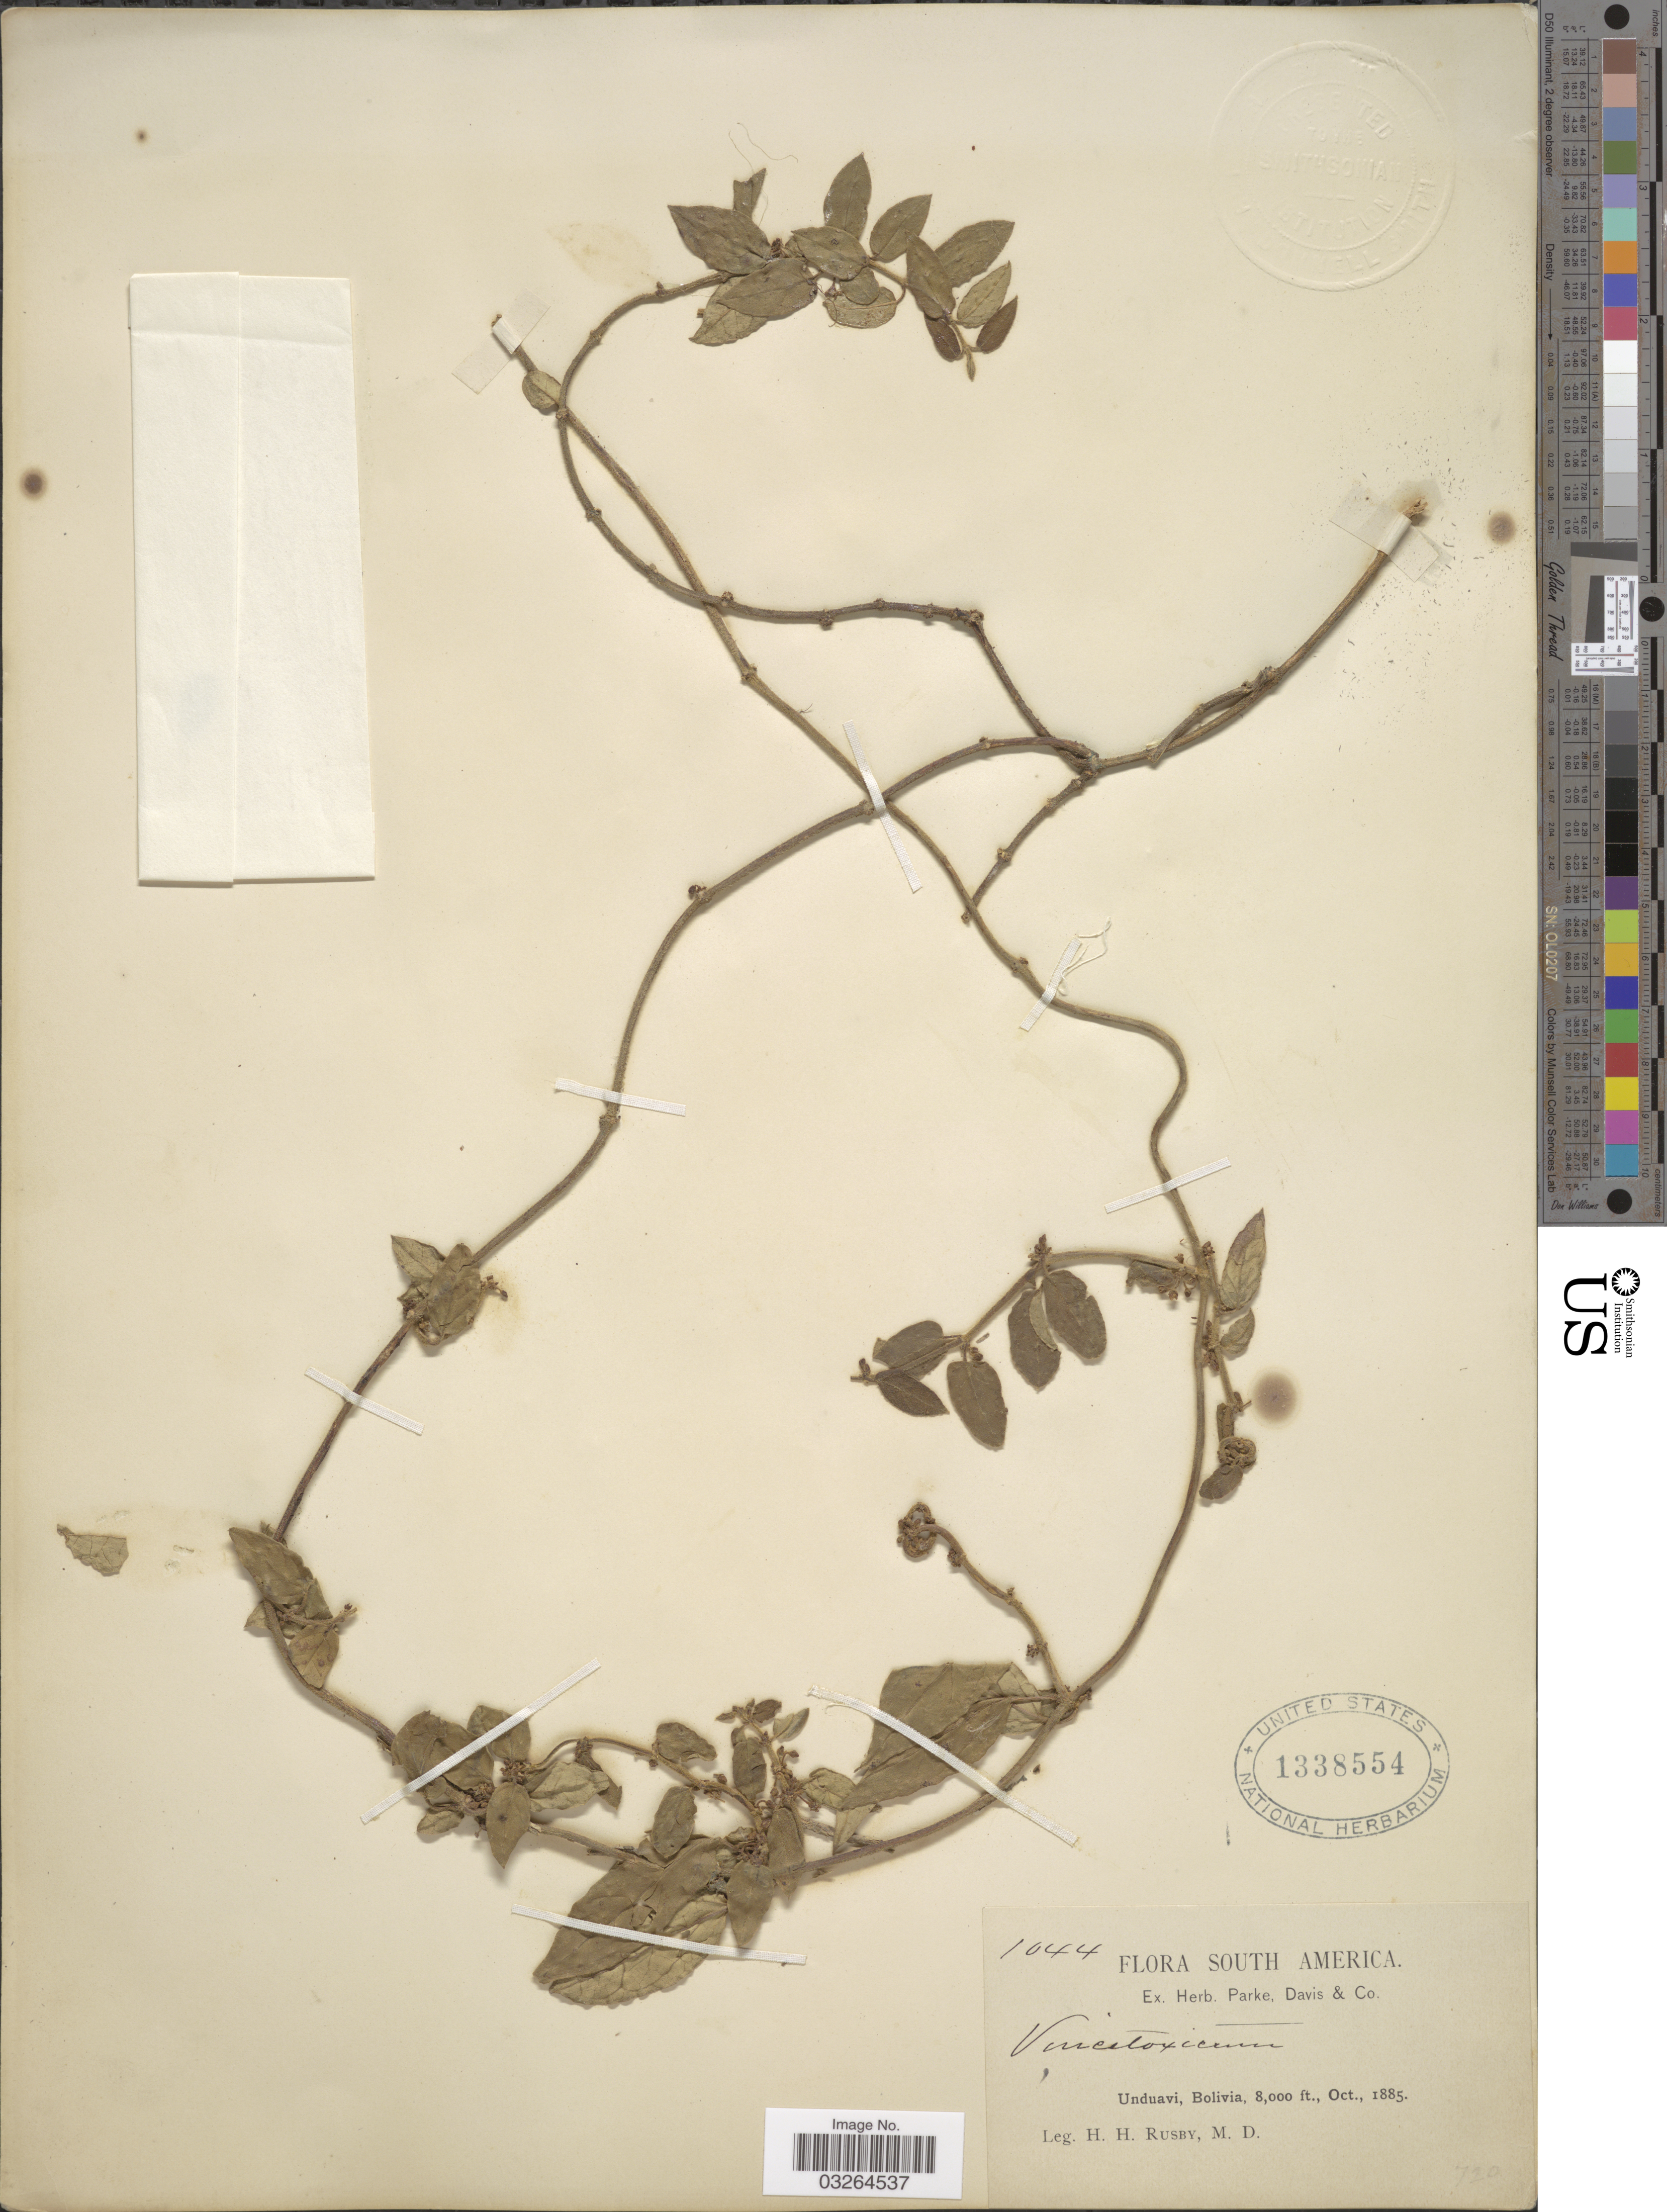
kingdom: Plantae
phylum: Tracheophyta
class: Magnoliopsida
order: Gentianales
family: Apocynaceae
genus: Cynanchum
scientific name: Cynanchum unguiculatum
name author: (Britton) Markgr.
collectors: H. H. Rusby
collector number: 1044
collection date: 1885-10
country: Bolivia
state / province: La Paz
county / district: Nor Yungas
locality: Unduavi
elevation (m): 2438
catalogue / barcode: US 1338554